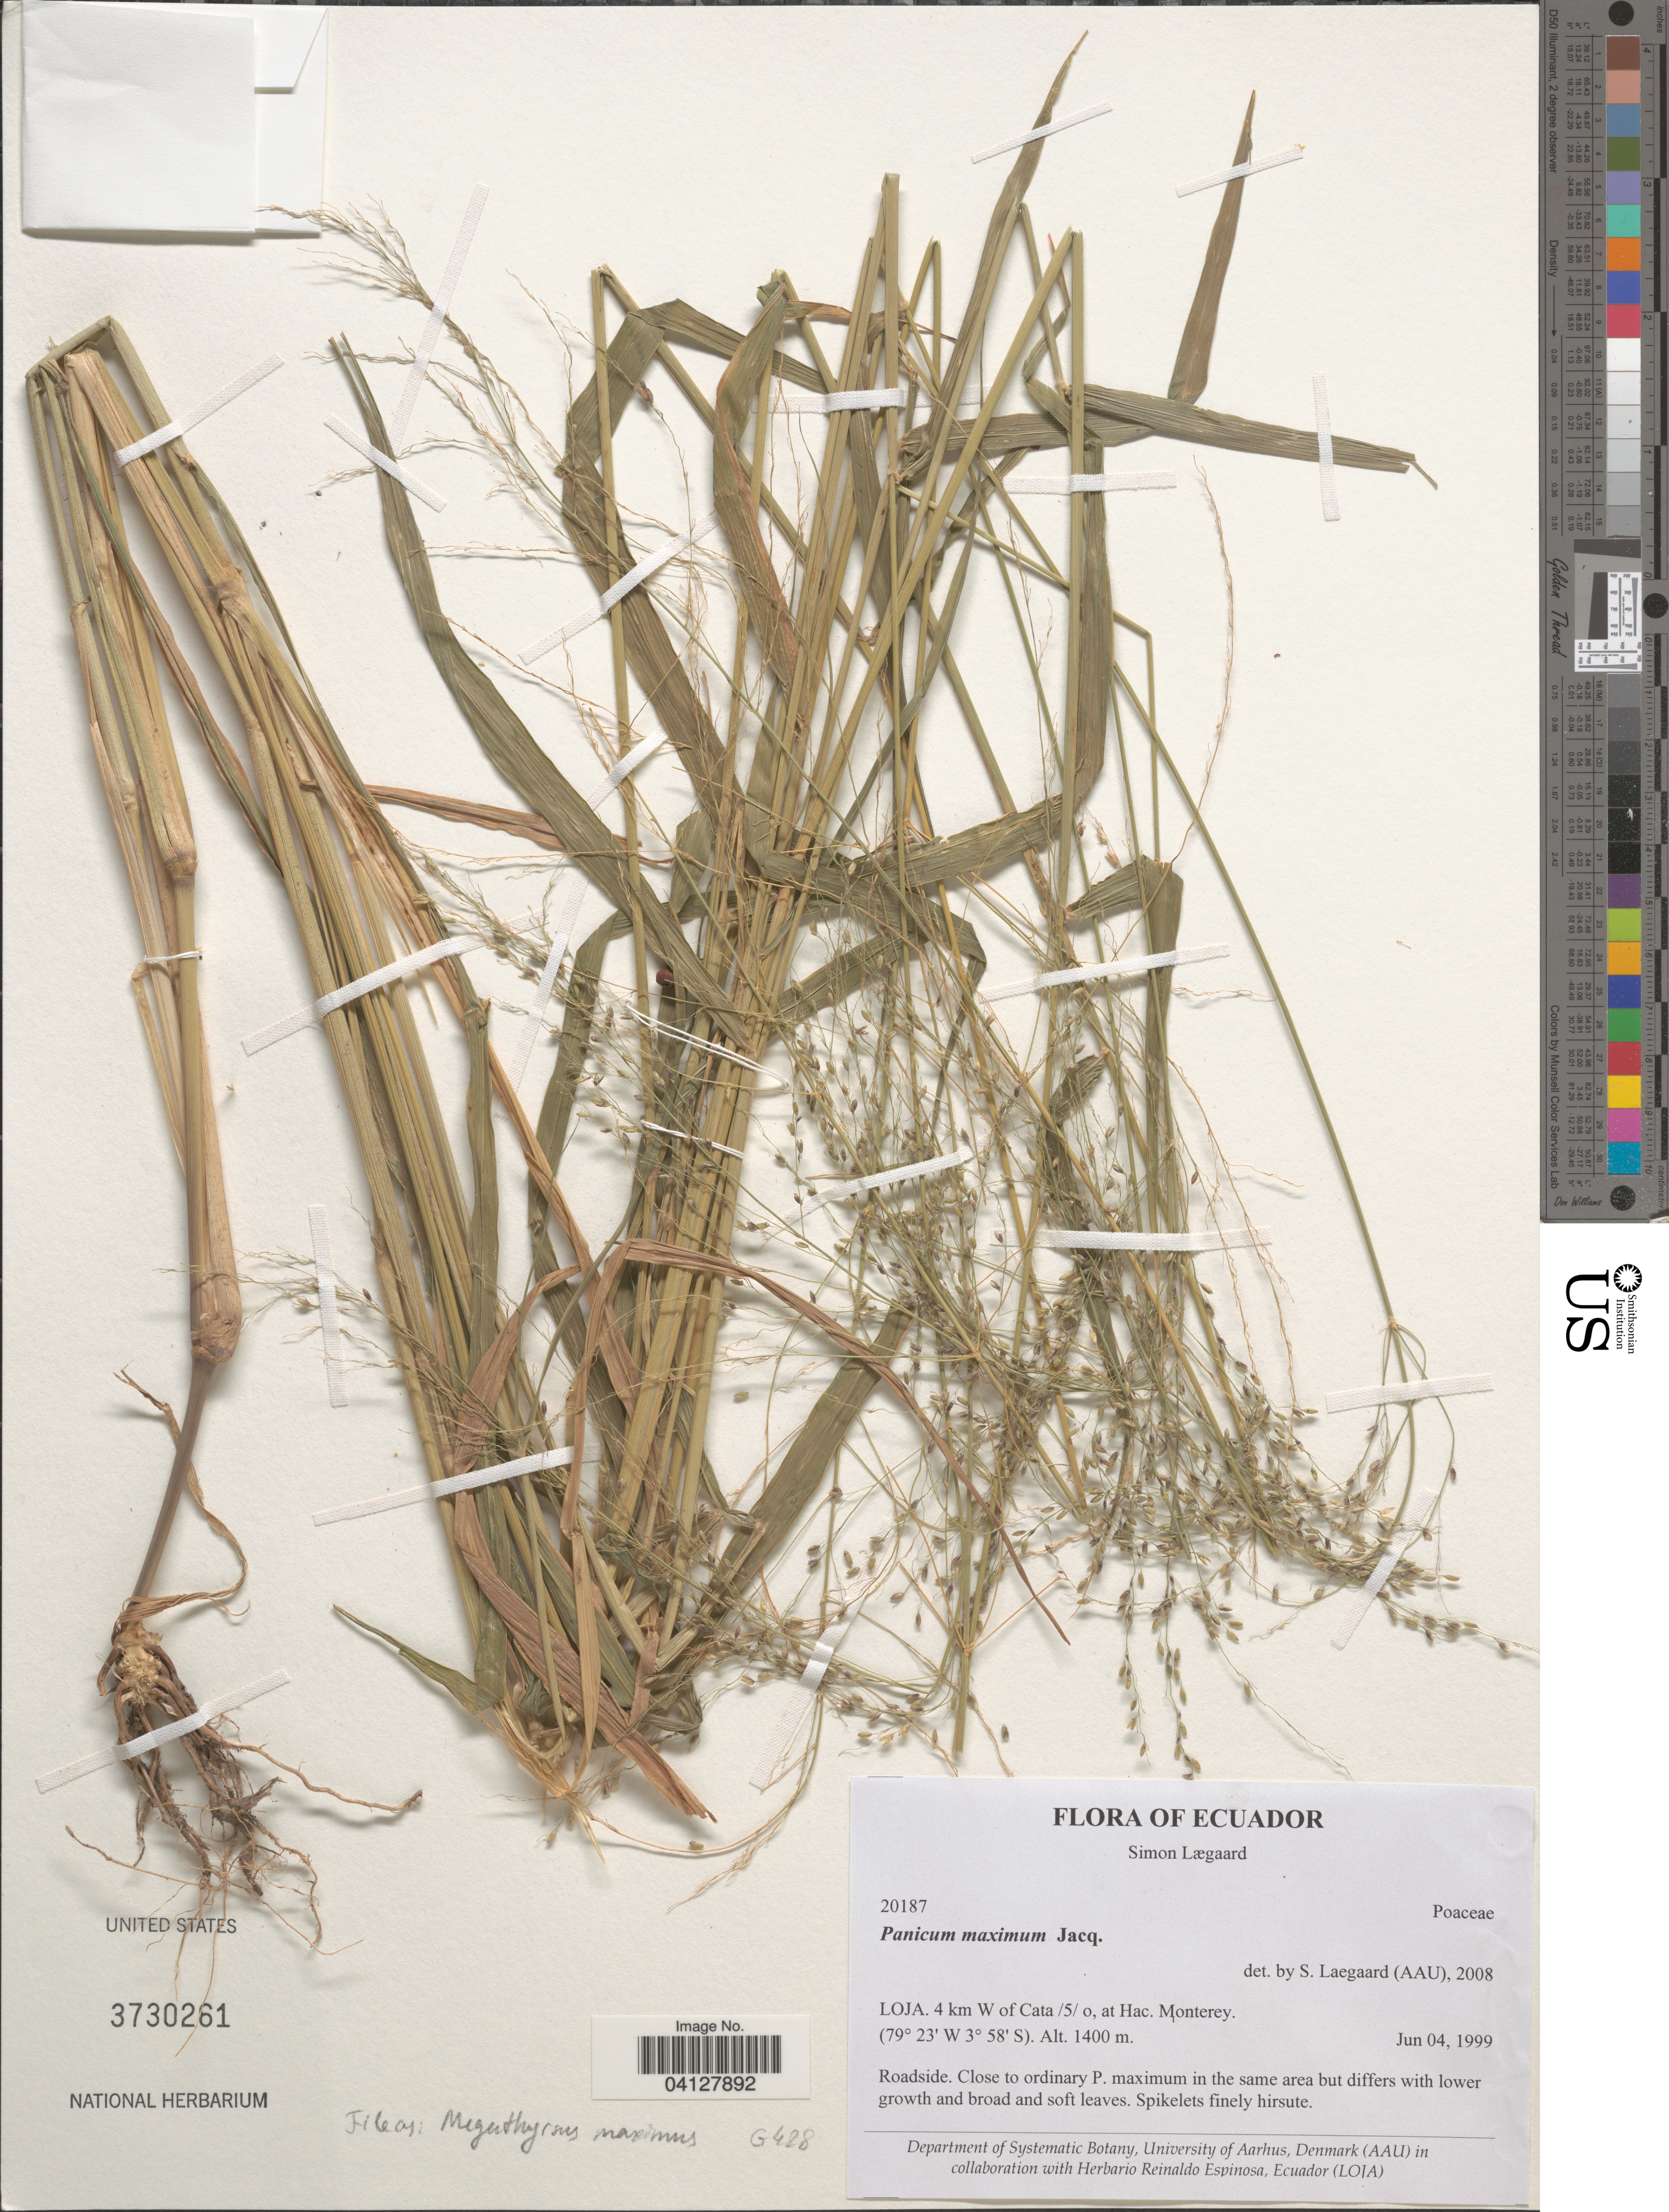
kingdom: Plantae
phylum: Tracheophyta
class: Liliopsida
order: Poales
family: Poaceae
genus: Panicum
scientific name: Panicum maximum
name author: Jacq.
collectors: S. Lægaard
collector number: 20187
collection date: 1999-06-04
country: Ecuador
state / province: Loja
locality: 4 km W of Cata/05/ o, at Hac. Monterey.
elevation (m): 1400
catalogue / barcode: US 3730261